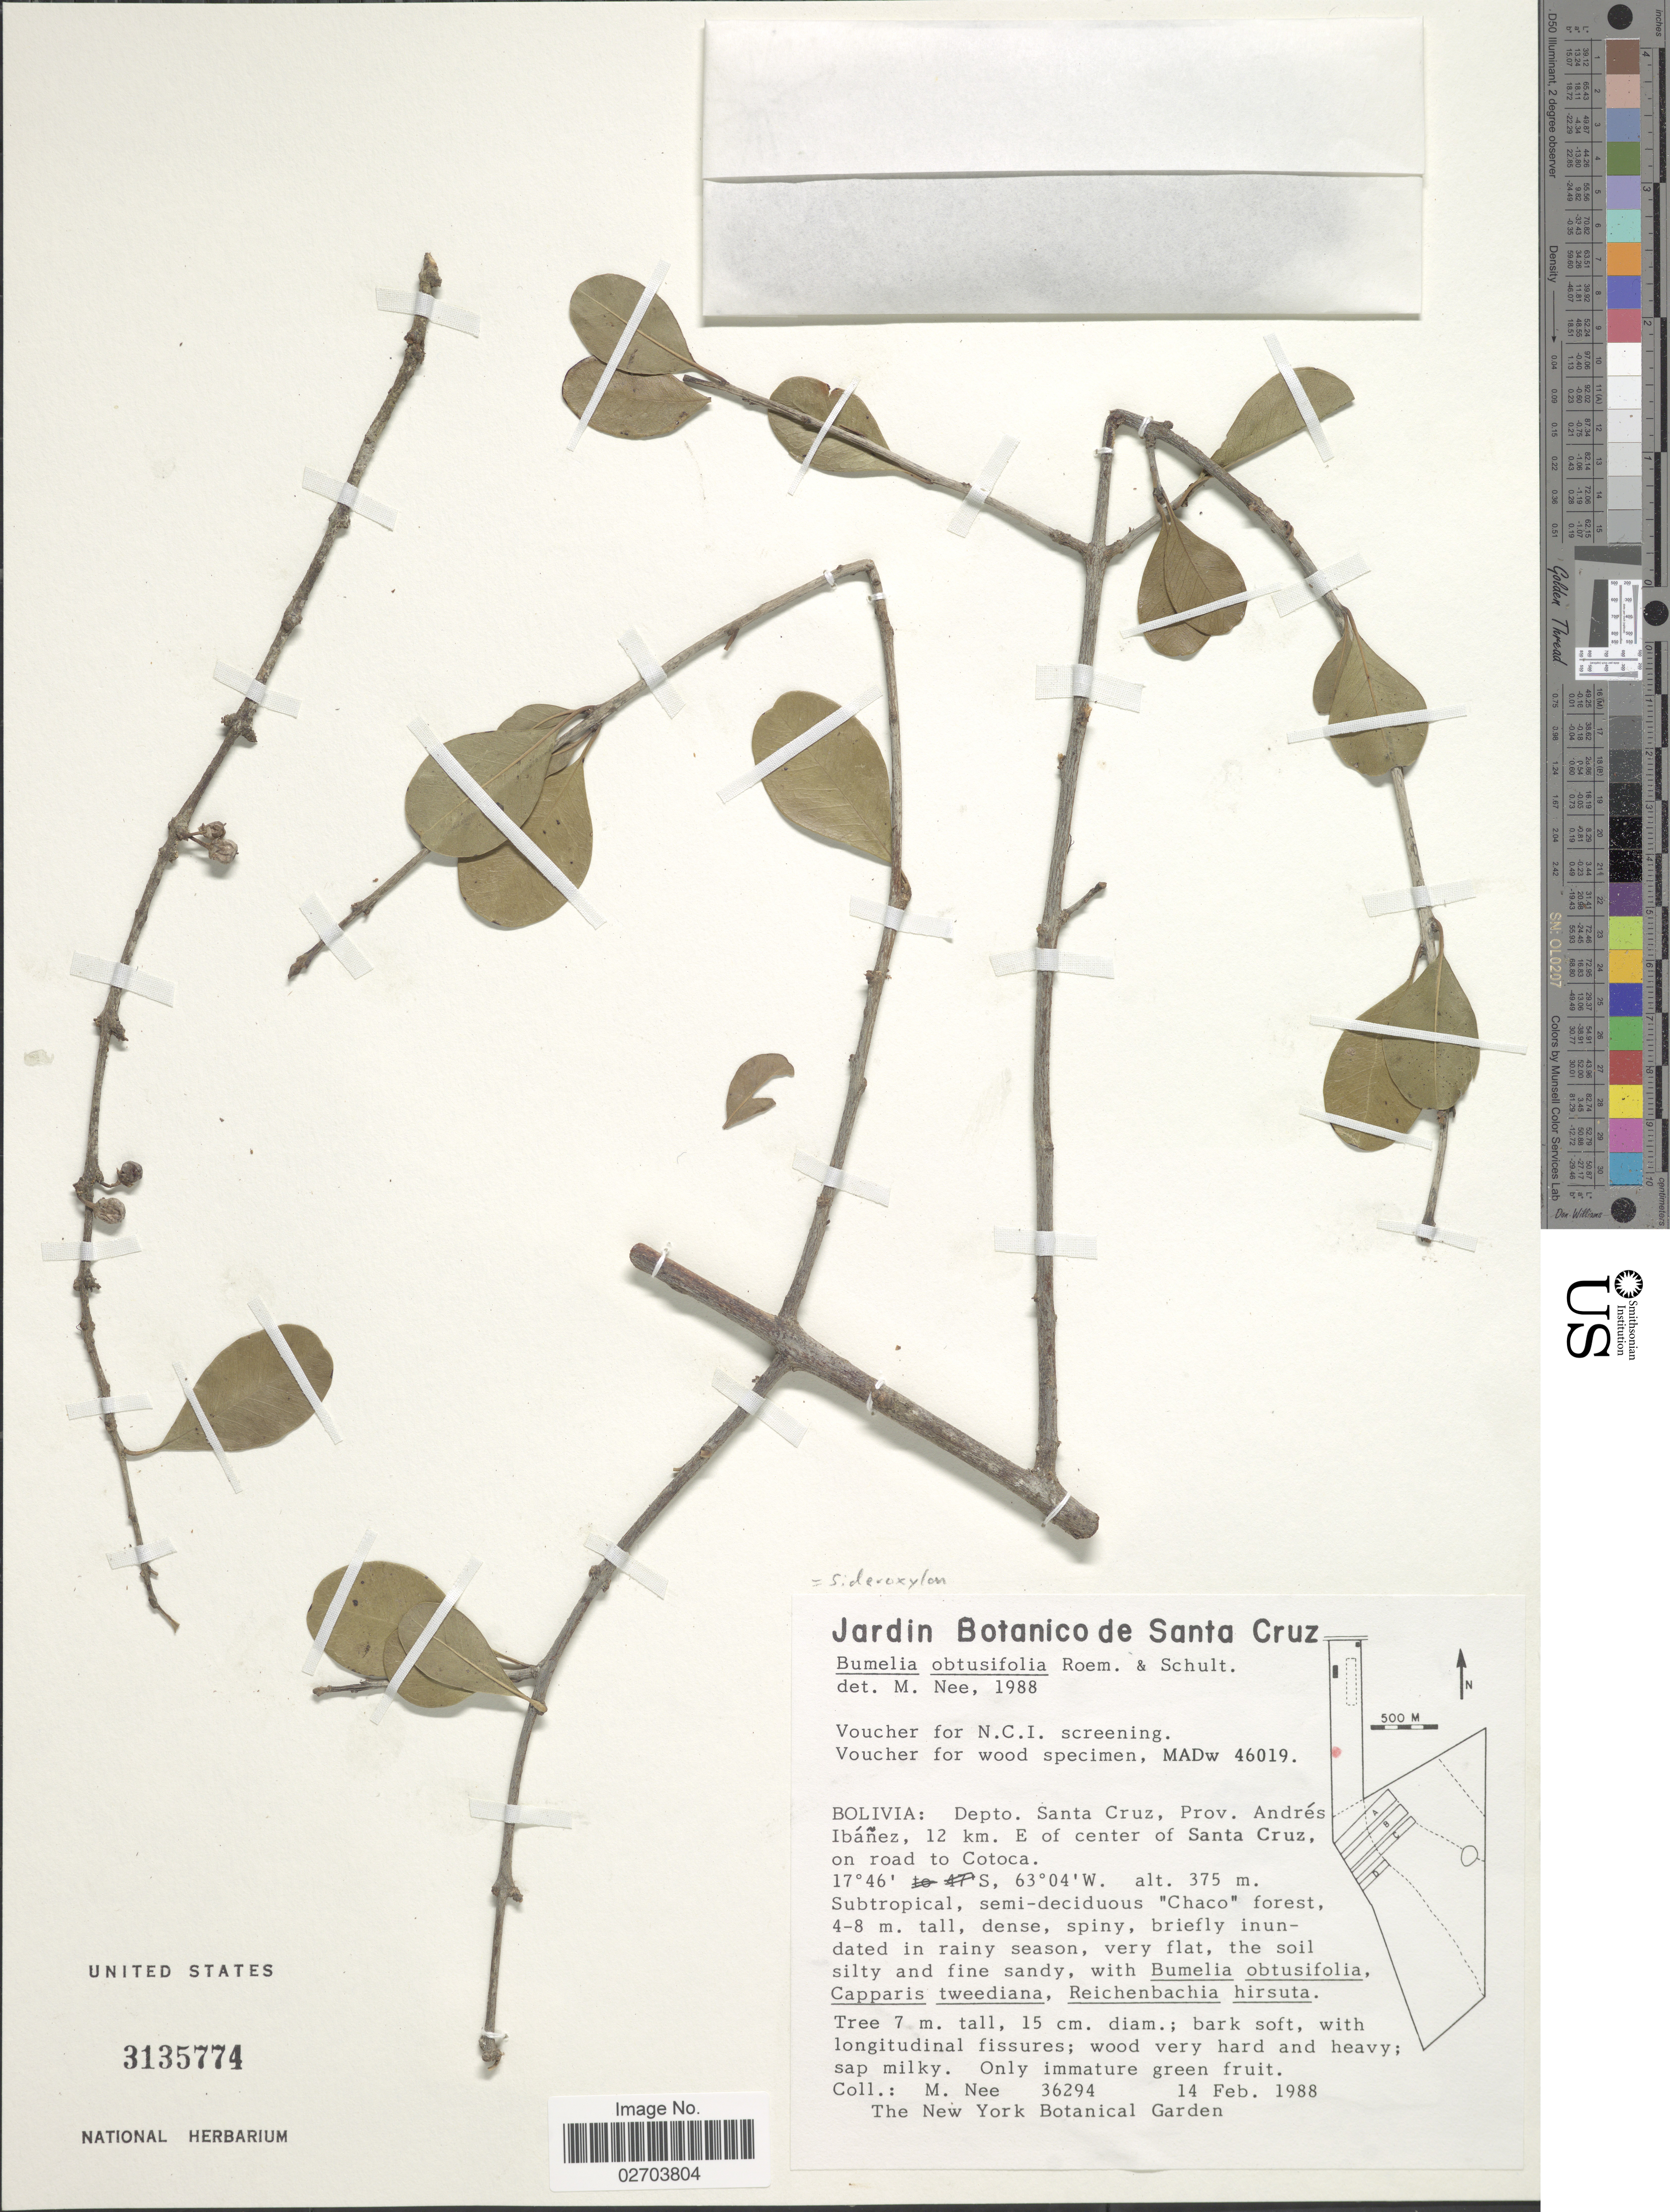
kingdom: Plantae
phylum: Tracheophyta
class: Magnoliopsida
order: Ericales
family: Sapotaceae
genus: Sideroxylon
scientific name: Sideroxylon obtusifolium subsp. obtusifolium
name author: (Roem. & Schult.) T.D. Penn.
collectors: M. Nee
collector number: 36294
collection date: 1988-02-14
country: Bolivia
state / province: Santa Cruz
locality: Prov. Andres Ibanez, 12 km. E of center of Santa Cruz, on road to Cotoca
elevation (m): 375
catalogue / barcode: US 3135774